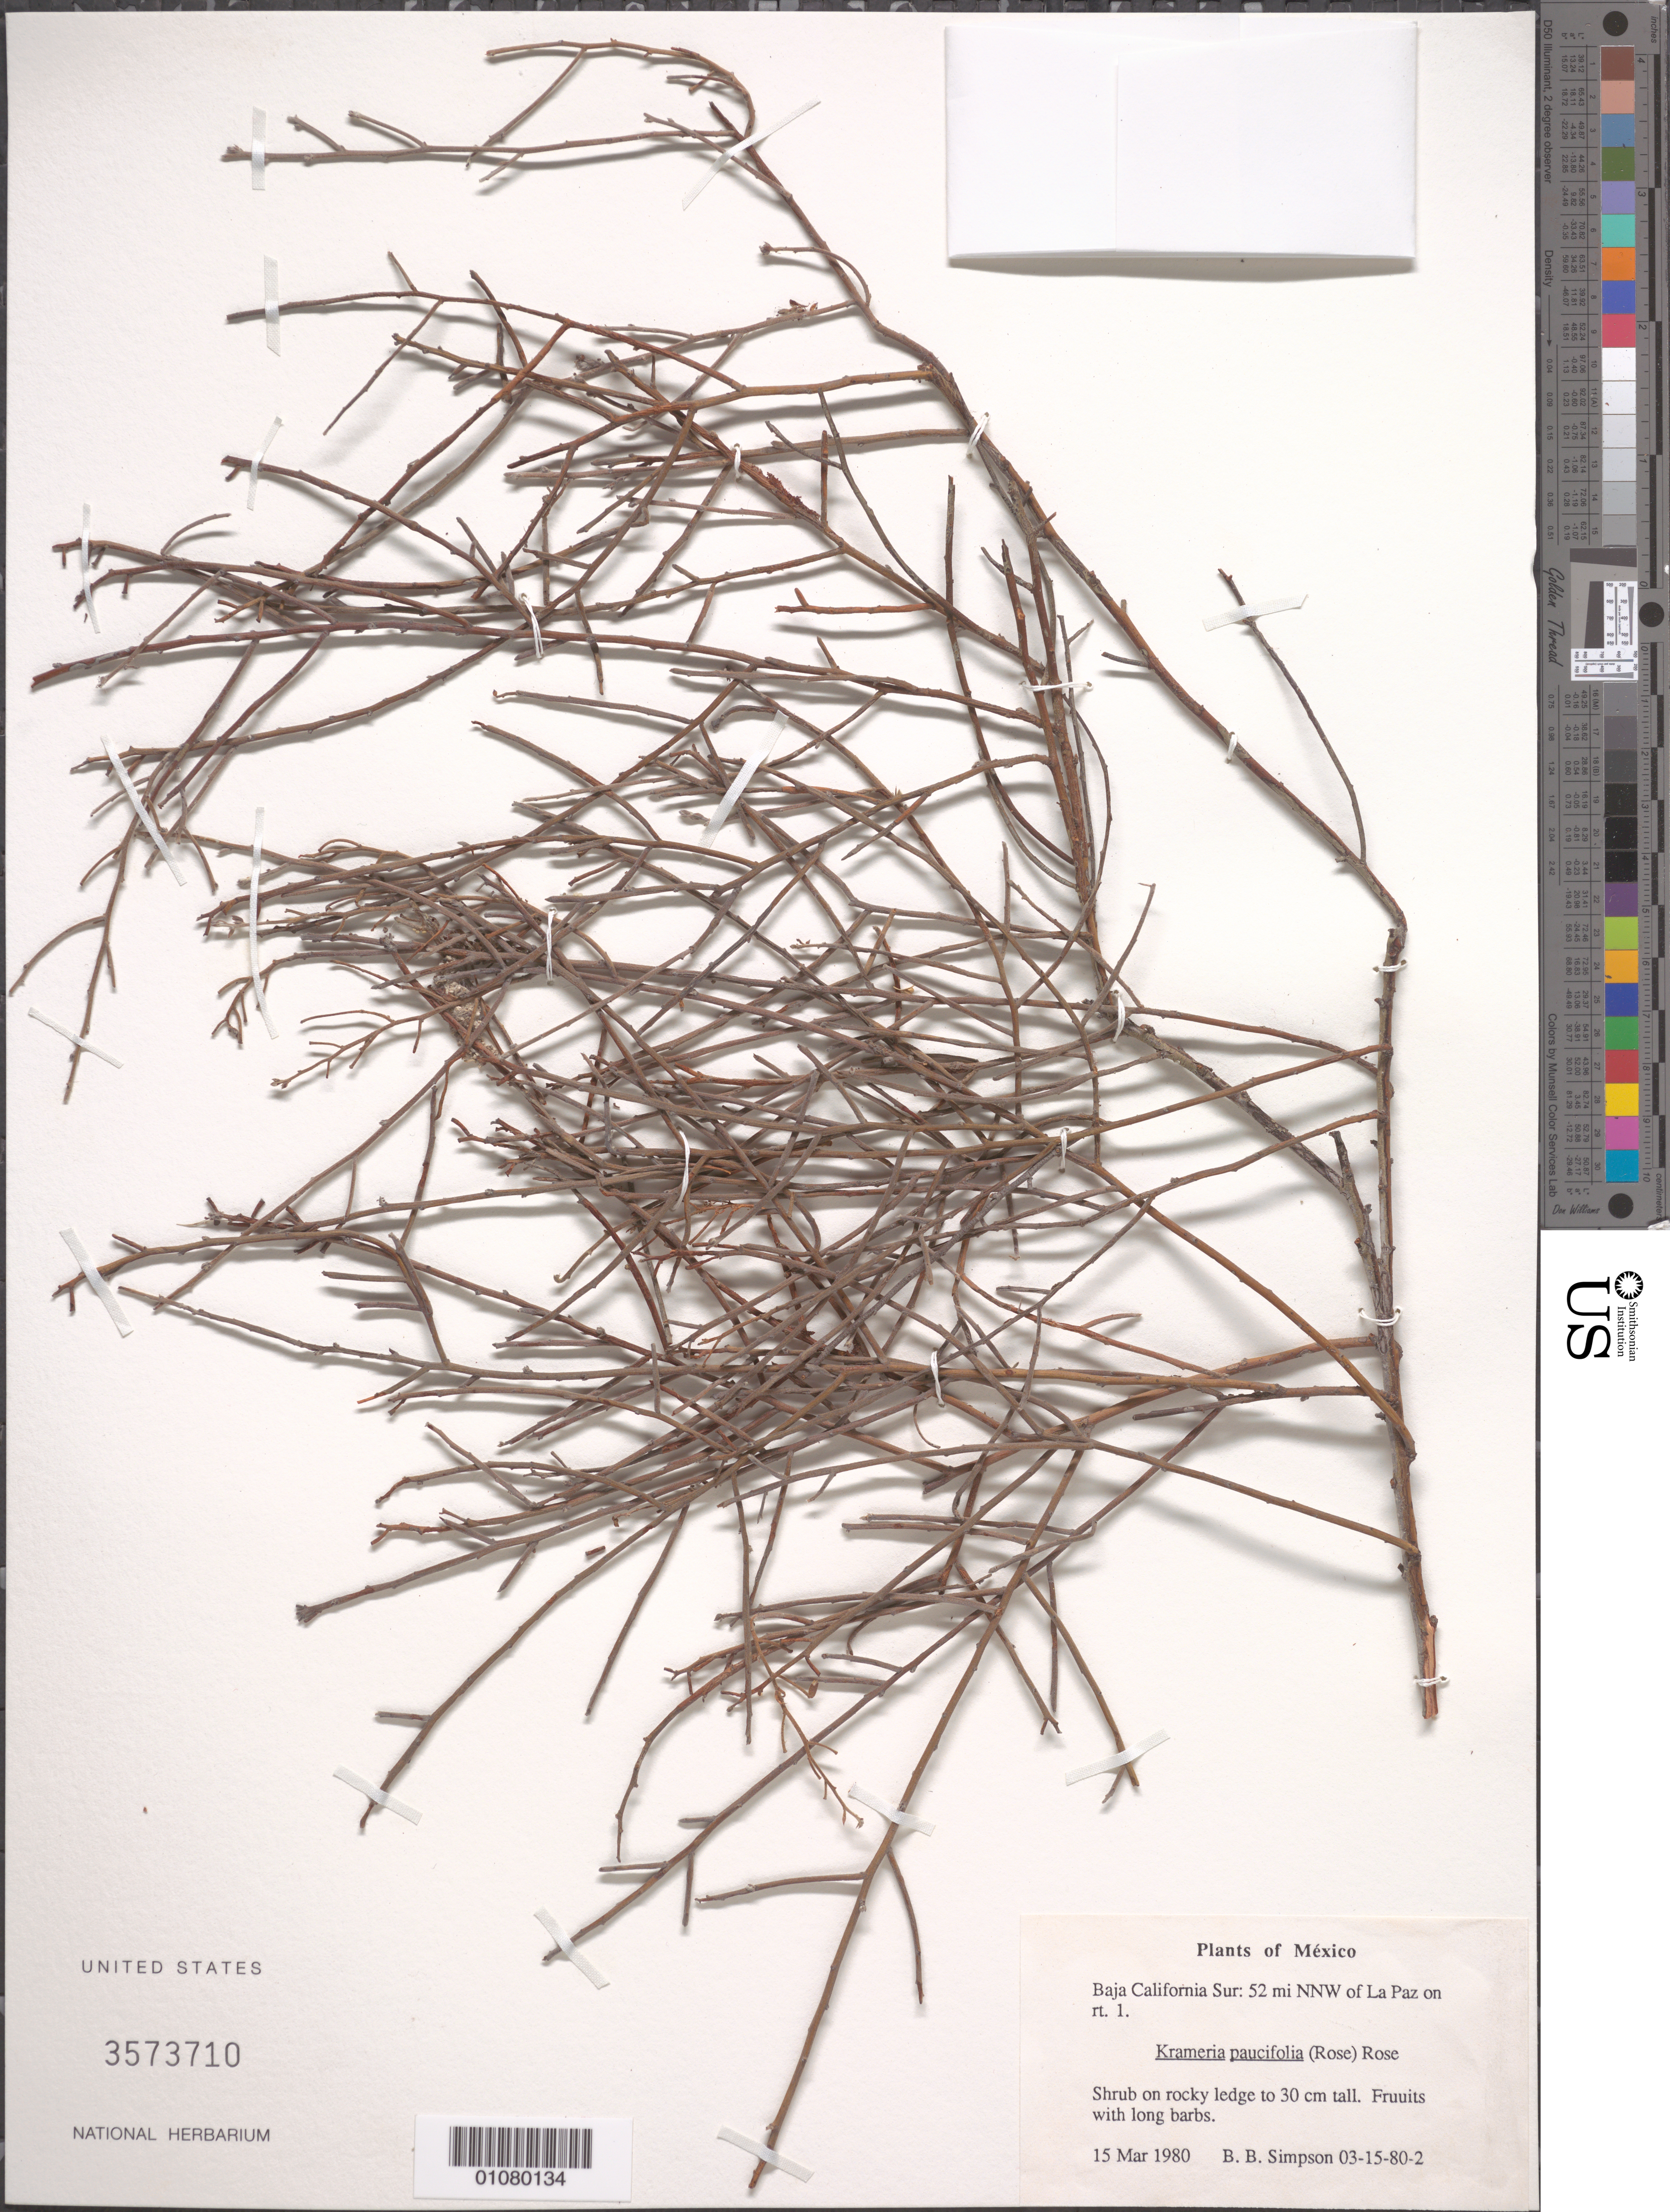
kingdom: Plantae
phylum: Tracheophyta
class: Magnoliopsida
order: Zygophyllales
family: Krameriaceae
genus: Krameria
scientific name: Krameria paucifolia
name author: (Rose) Rose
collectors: B. B. Simpson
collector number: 03-15-80-2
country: Mexico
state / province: Baja California Sur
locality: NNW of La Paz on rt. 1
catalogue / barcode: US 3573710